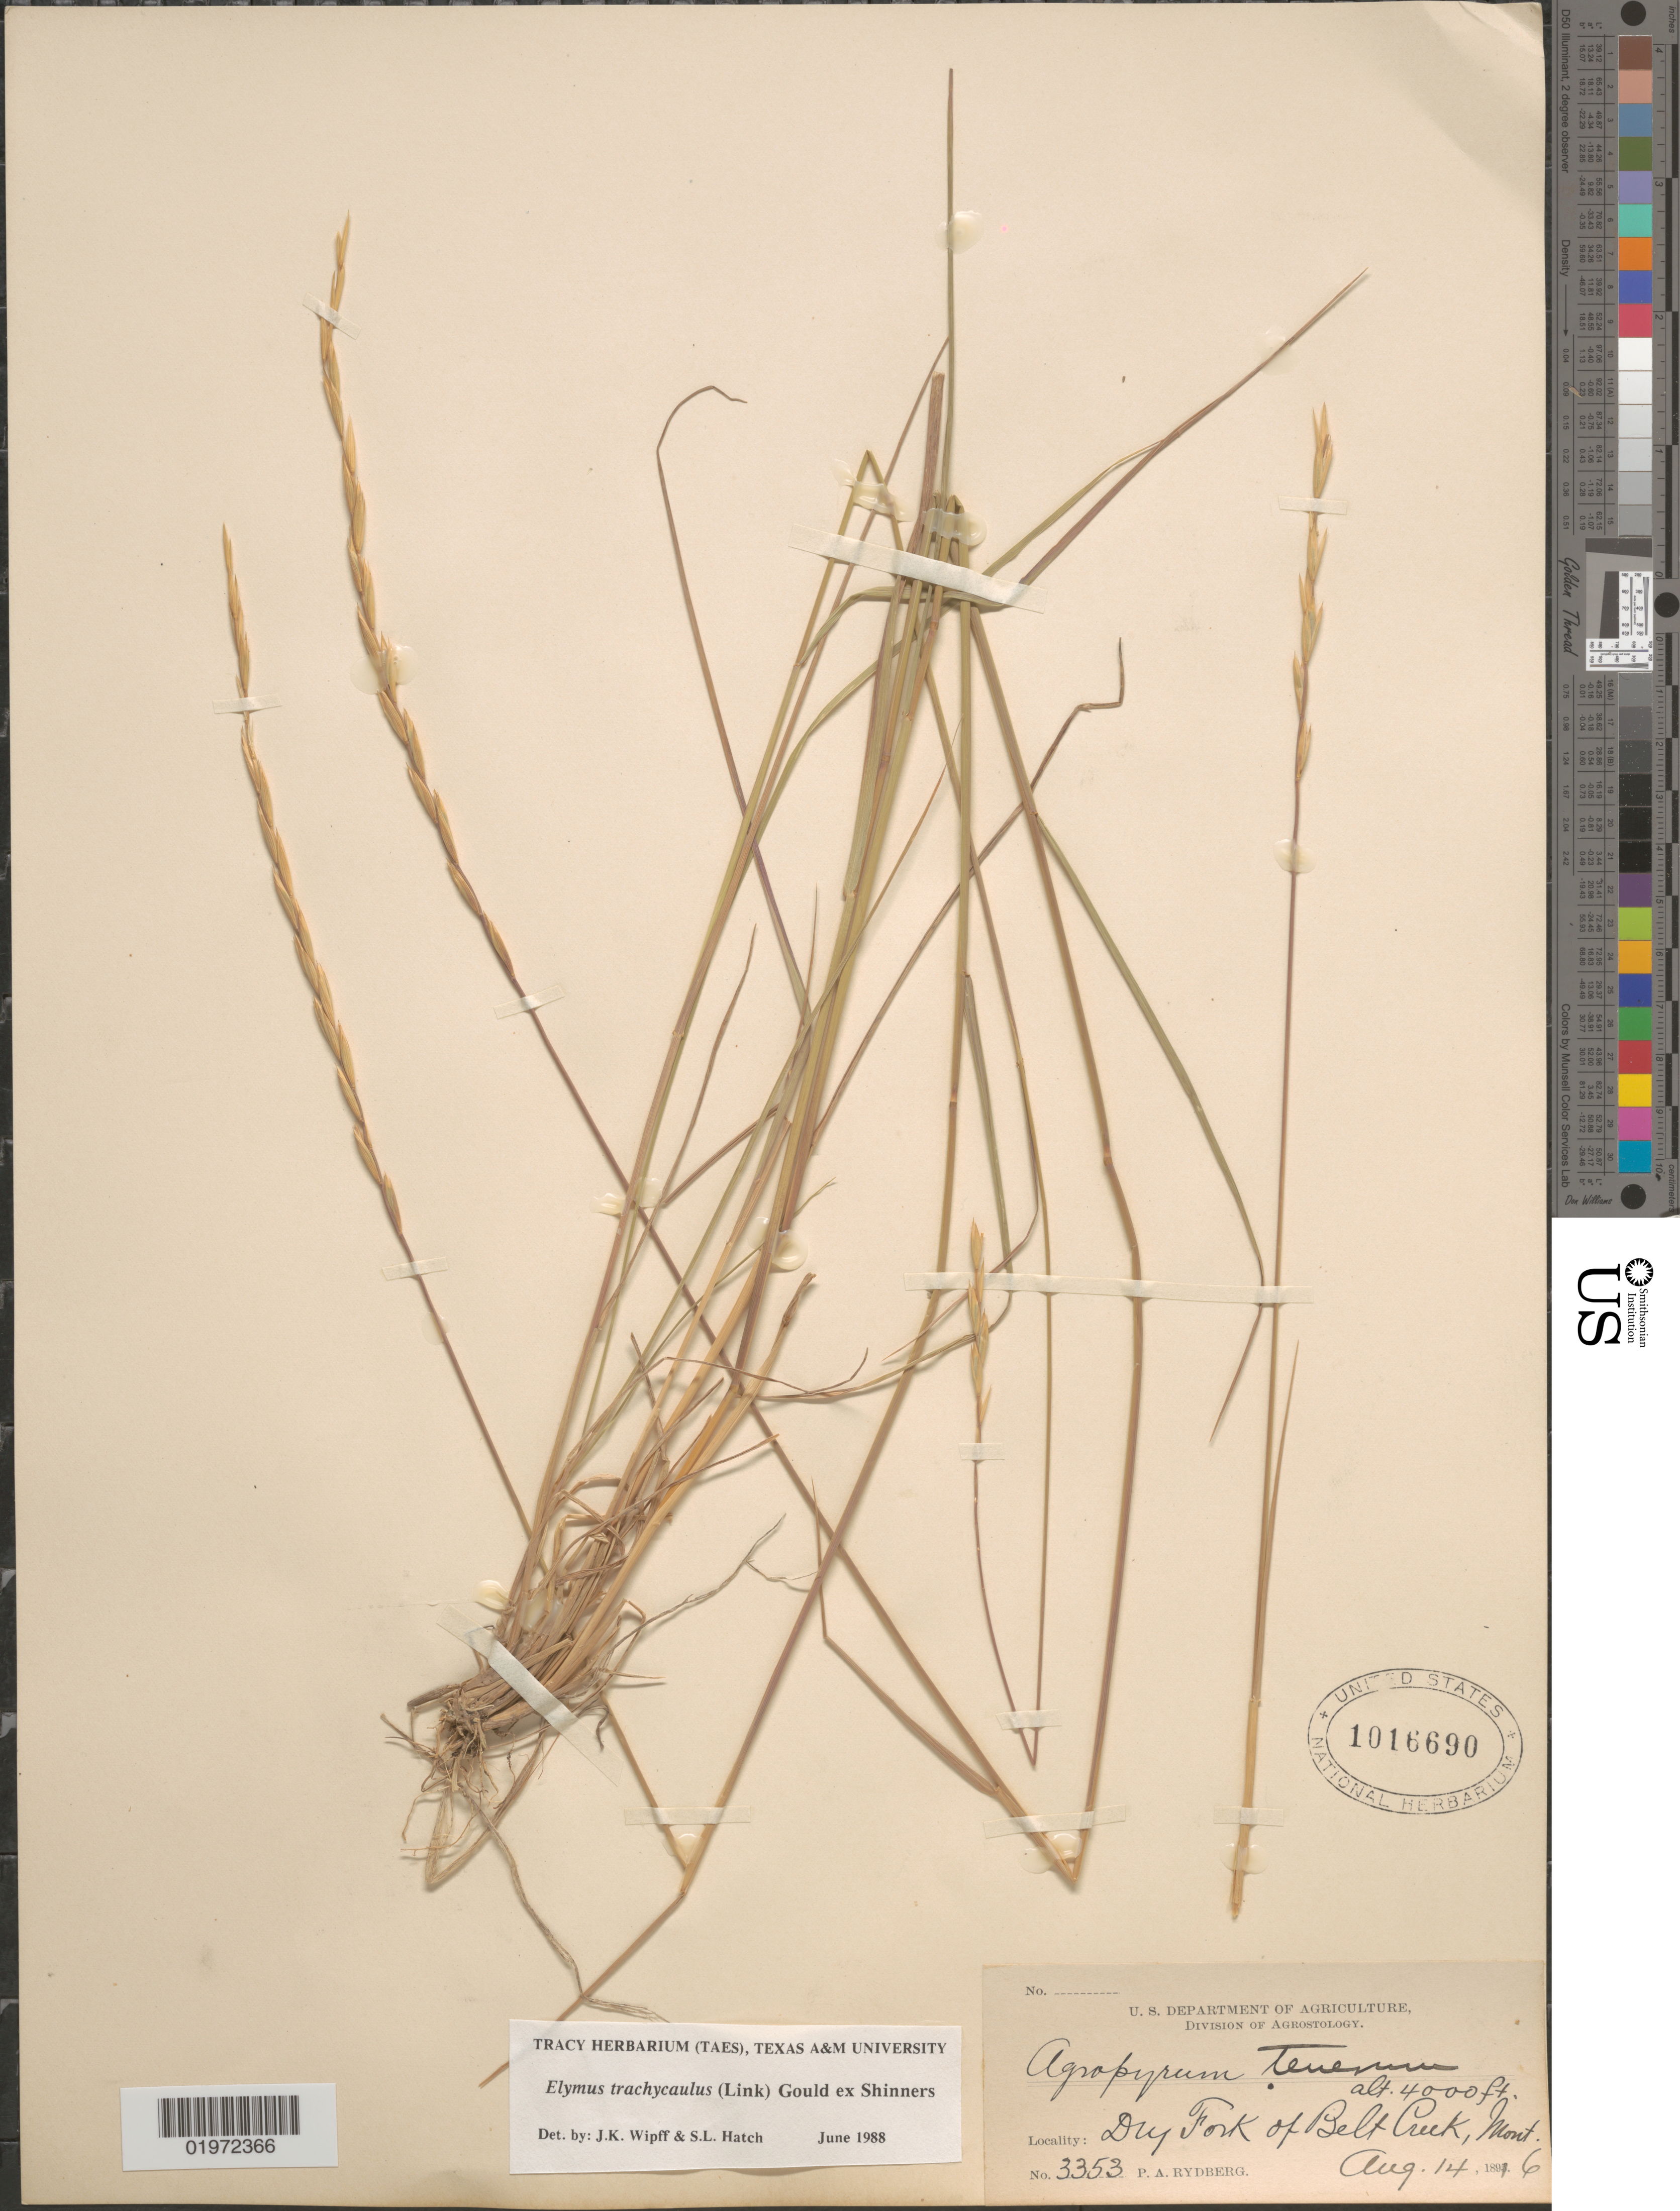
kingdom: Plantae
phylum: Tracheophyta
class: Liliopsida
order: Poales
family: Poaceae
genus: Elymus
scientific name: Elymus trachycaulus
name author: (Link) Gould ex Shinners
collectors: P. A. Rydberg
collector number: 3353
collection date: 1896-08-14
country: United States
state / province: Montana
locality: Dry Fork of Belt Creek.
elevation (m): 1219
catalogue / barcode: US 1016690